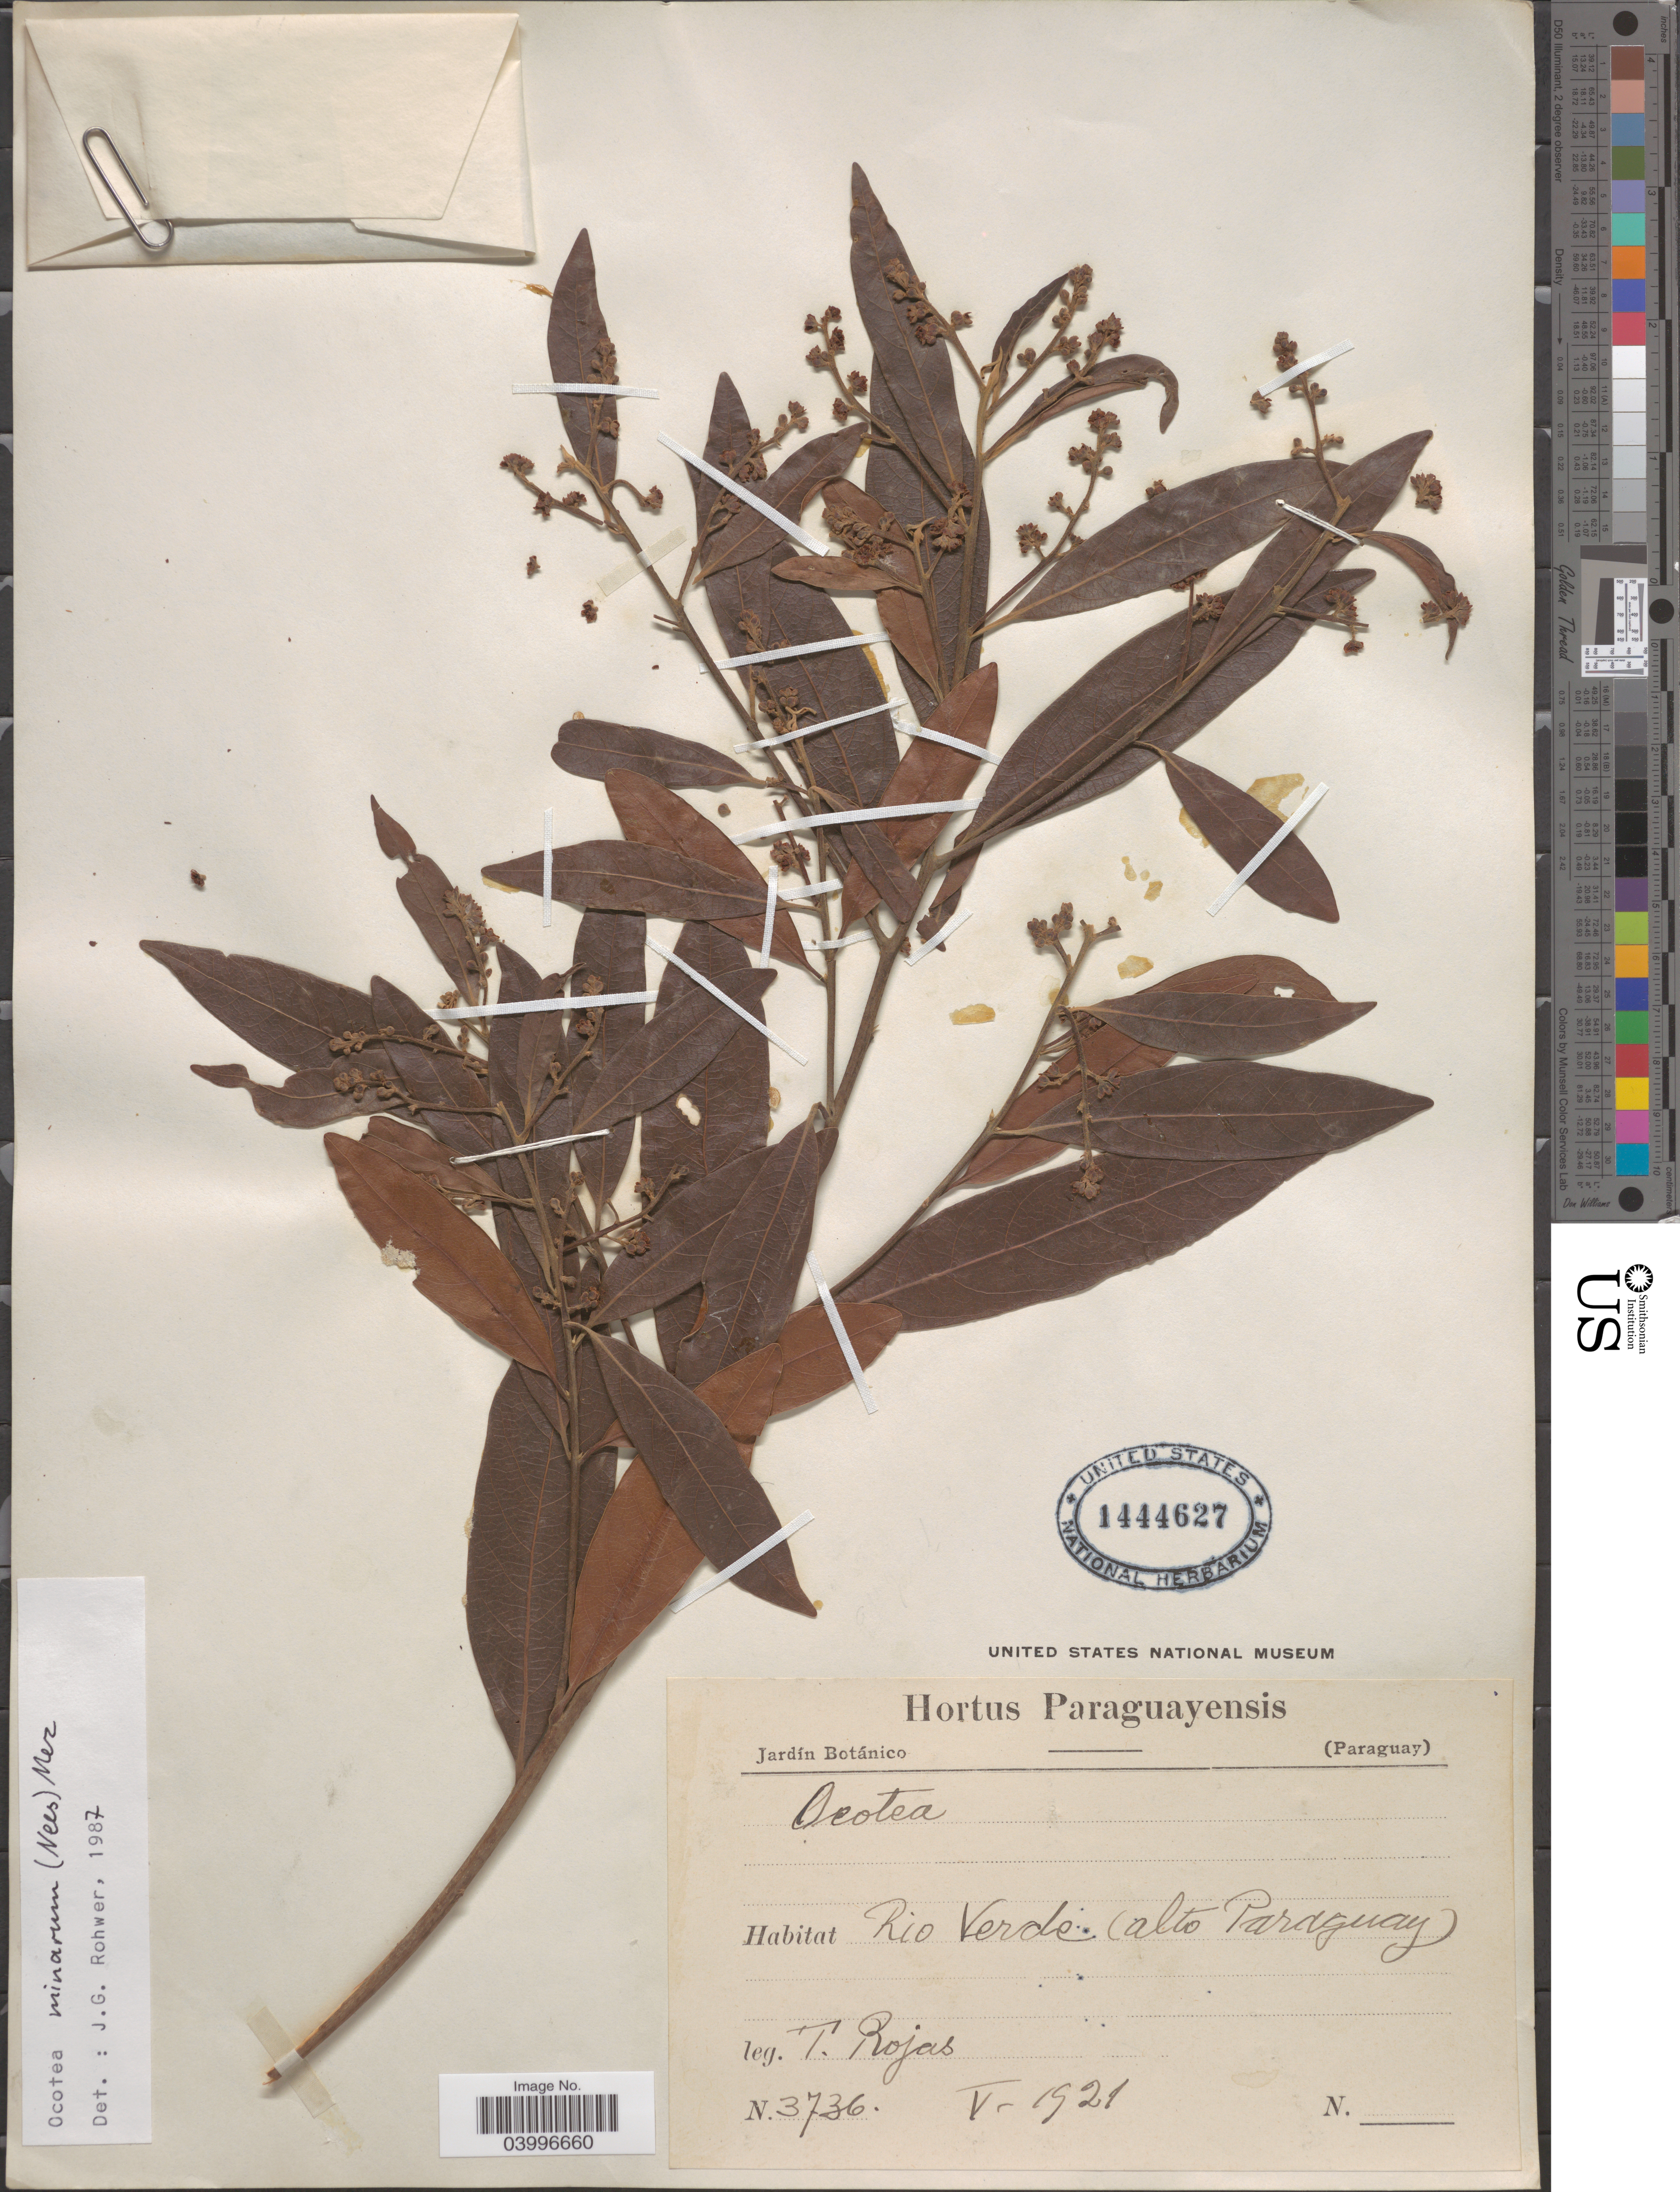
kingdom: Plantae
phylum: Tracheophyta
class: Magnoliopsida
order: Laurales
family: Lauraceae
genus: Ocotea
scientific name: Ocotea minarum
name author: (Nees & Mart.) Mez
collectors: T. Rojas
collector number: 3736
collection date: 1921-05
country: Paraguay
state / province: Alto Paraguay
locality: Rio Verde.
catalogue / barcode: US 1444627